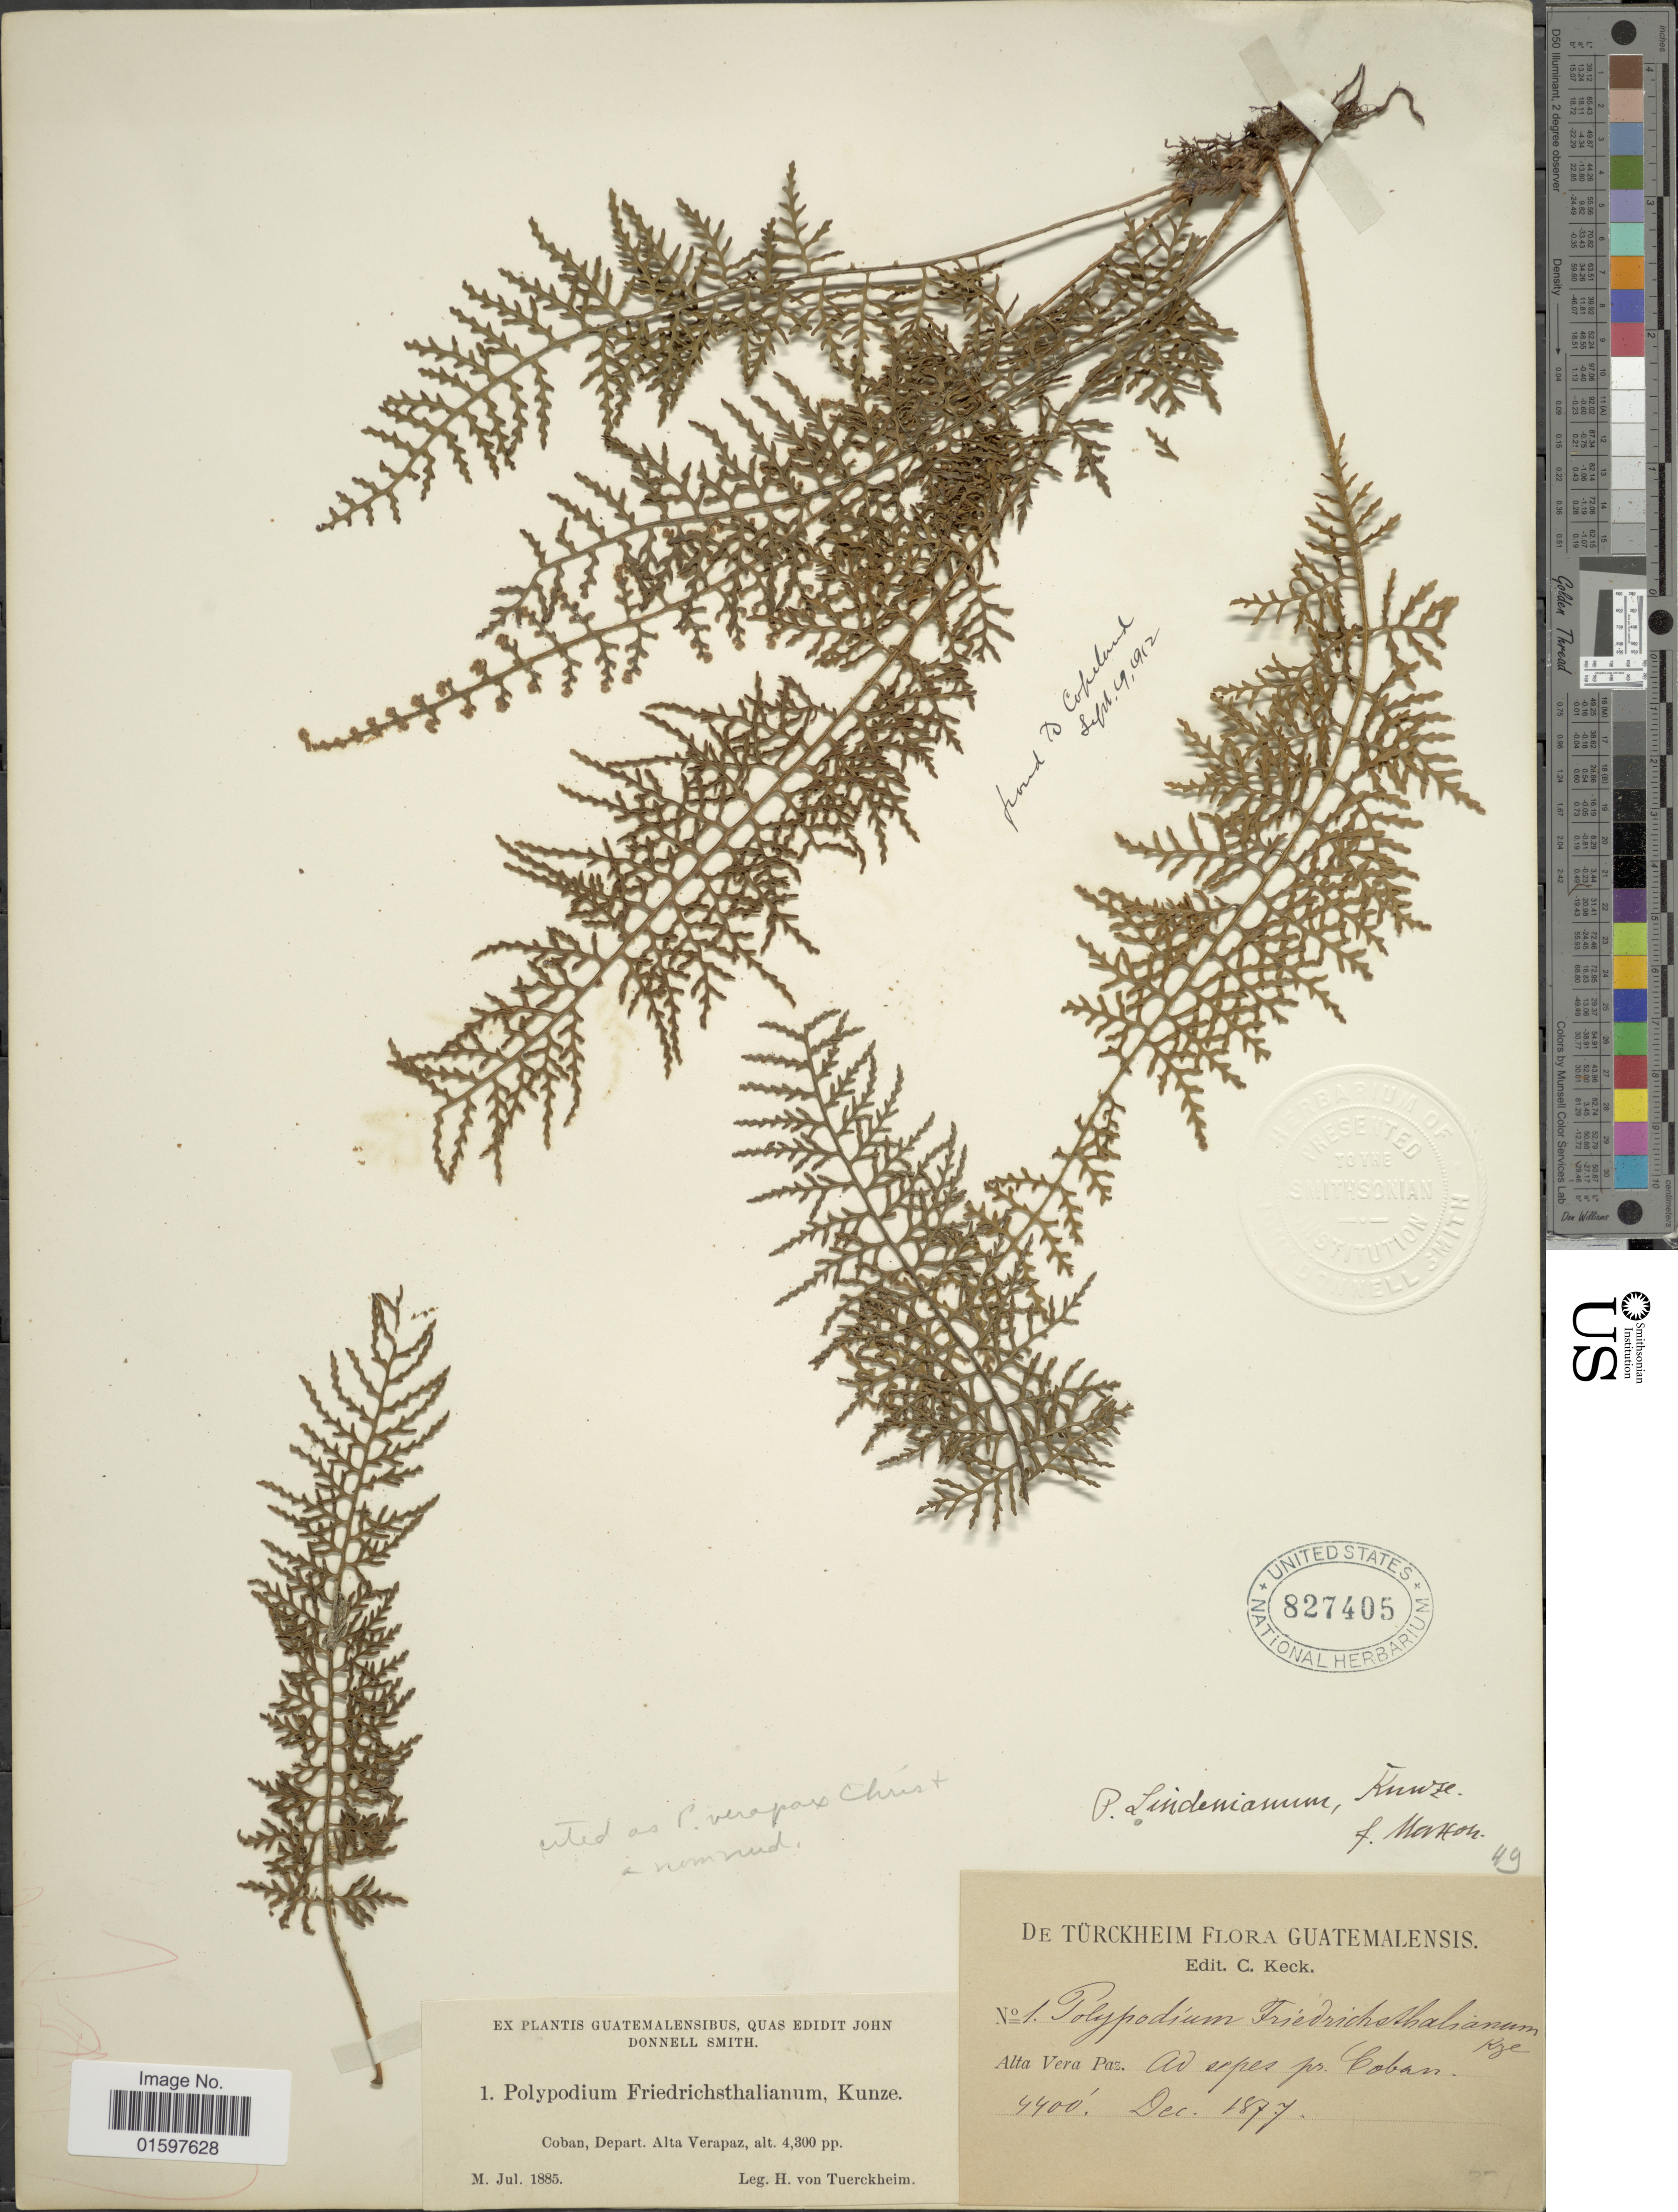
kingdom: Plantae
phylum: Tracheophyta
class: Polypodiopsida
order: Polypodiales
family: Polypodiaceae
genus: Pleopeltis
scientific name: Pleopeltis lindeniana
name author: (Kunze) A.R. Sm. & Tejero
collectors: H. von Türckheim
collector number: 1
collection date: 1885-07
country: Guatemala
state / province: Alta Verapaz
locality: Alta Vera Paz, an epses pr. Coban.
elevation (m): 1341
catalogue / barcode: US 827405